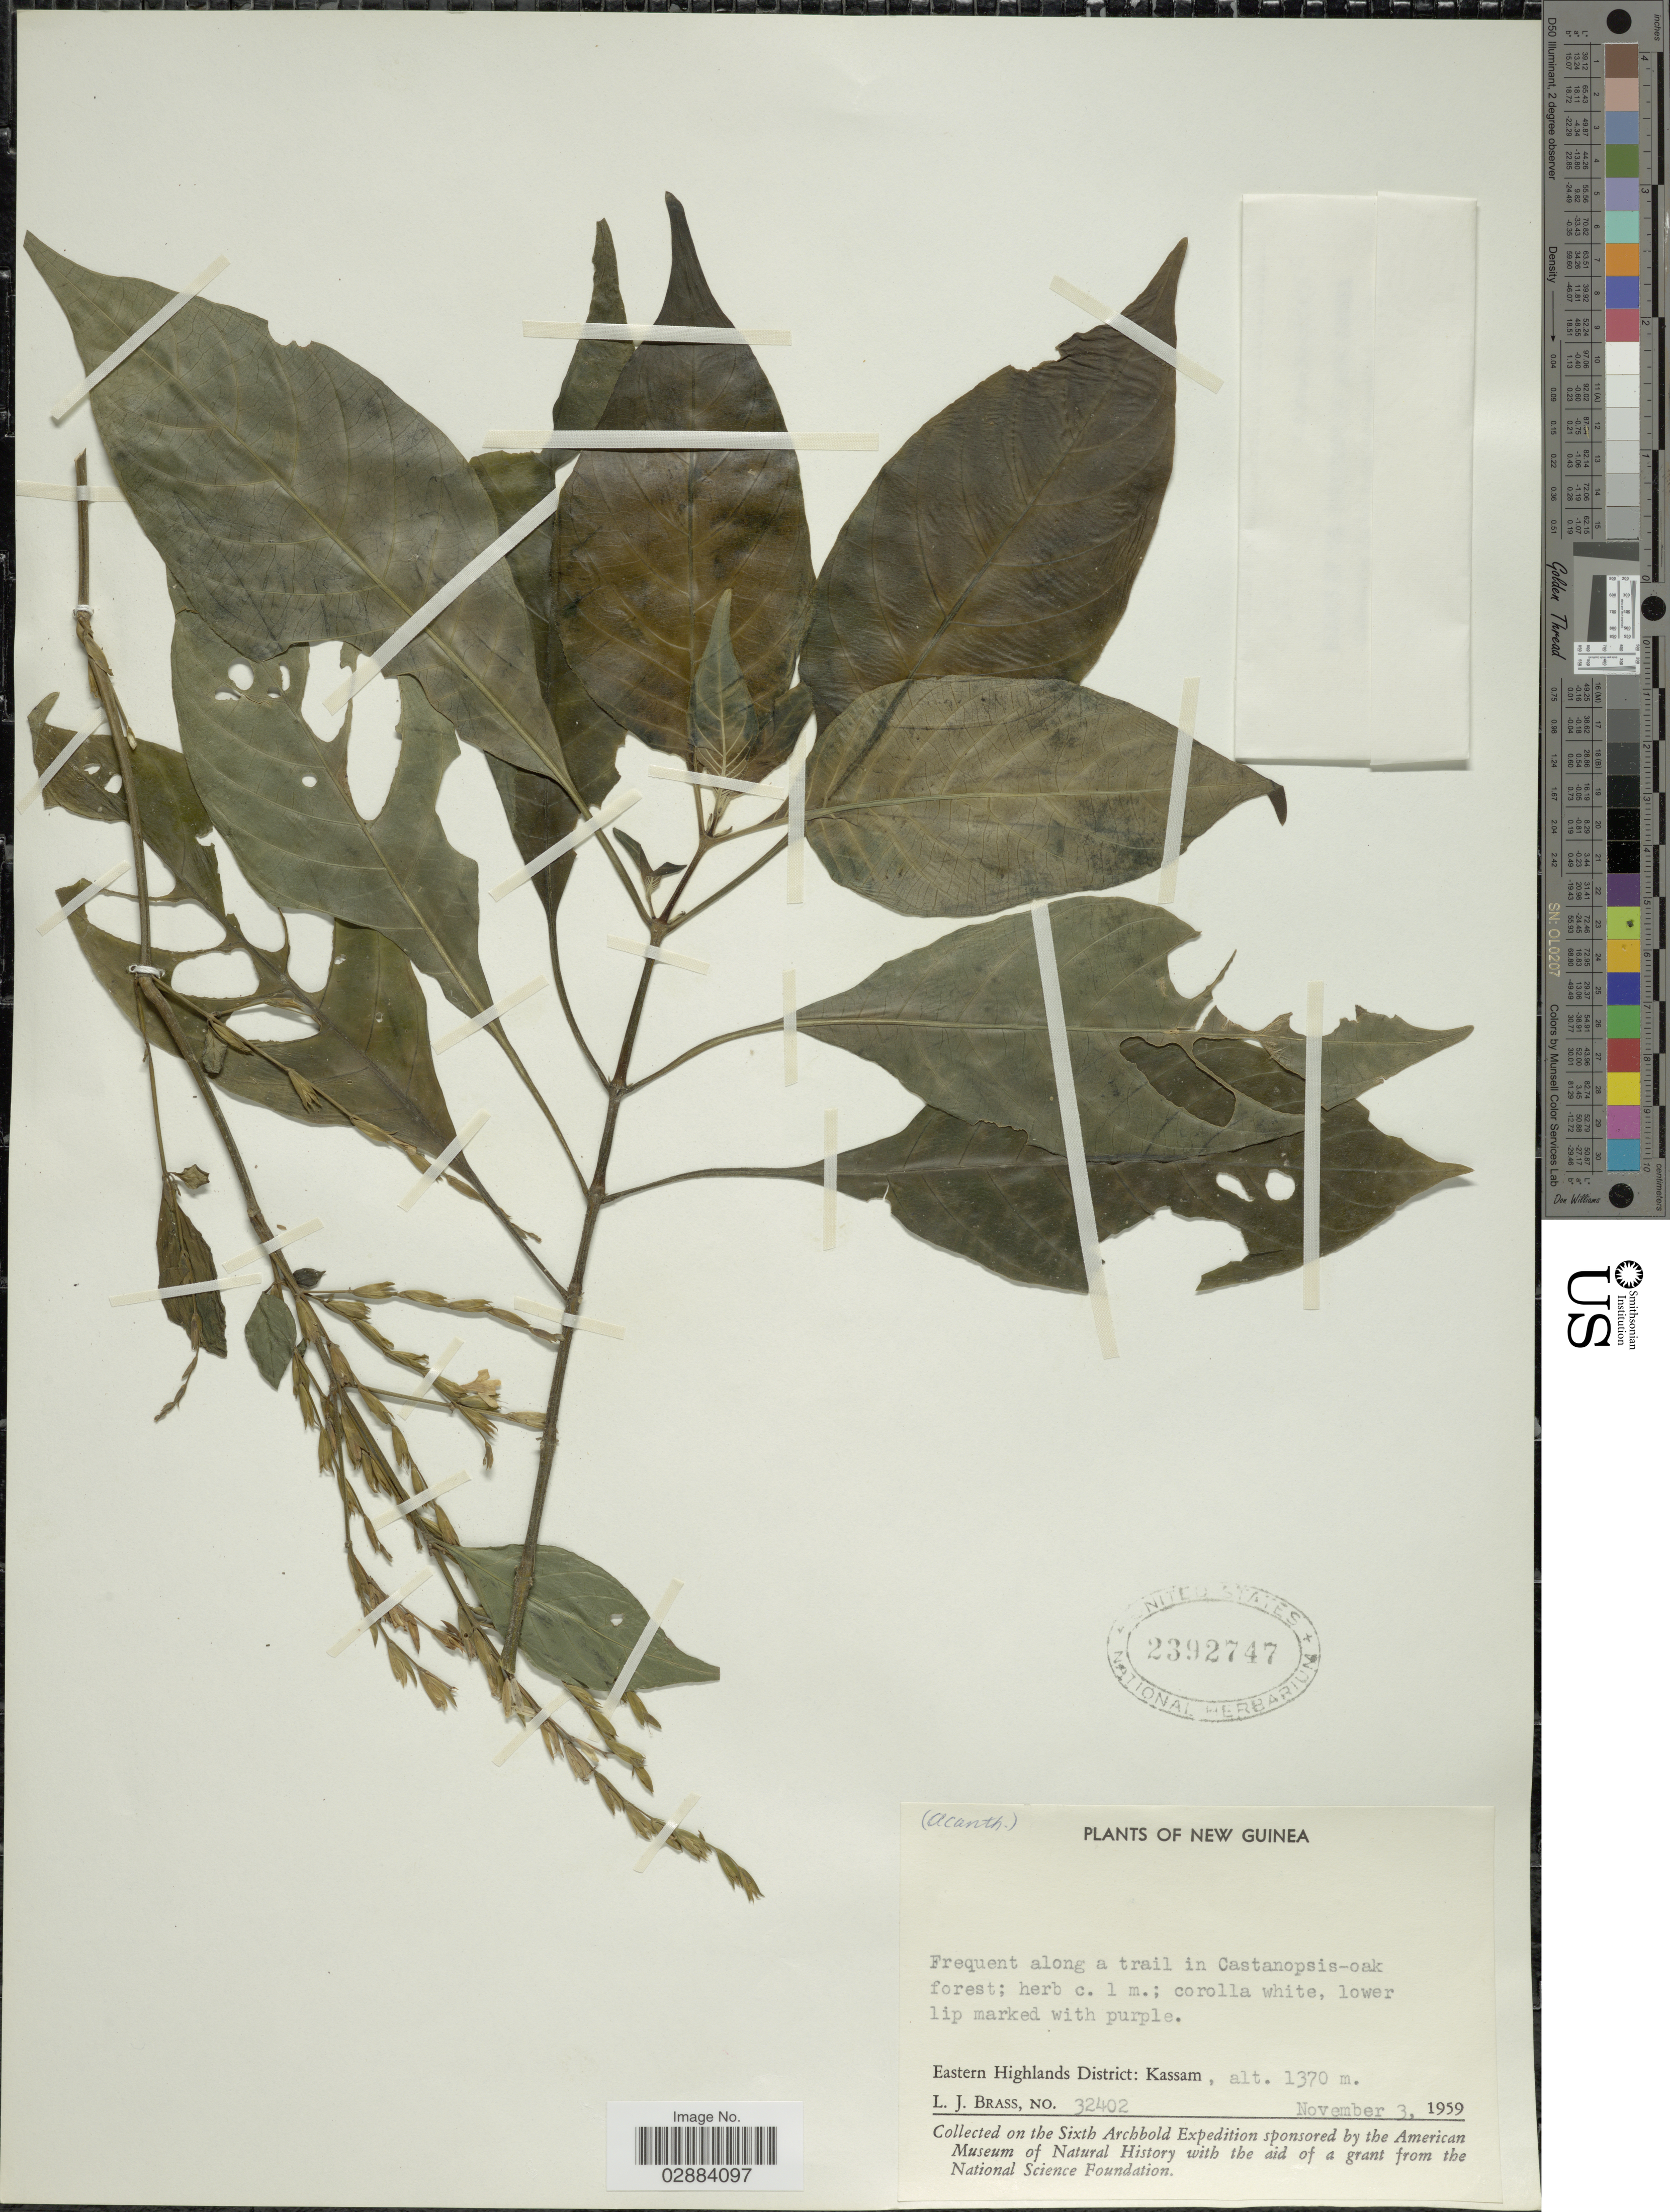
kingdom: Plantae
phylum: Tracheophyta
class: Magnoliopsida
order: Lamiales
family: Acanthaceae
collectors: L. J. Brass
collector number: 32402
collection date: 1959-11-03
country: Papua New Guinea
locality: New Guinea. Frequent along a trail in Castanopsis-oak forest. Eastern Highlands District: Kassam.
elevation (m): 1370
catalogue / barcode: US 2392747